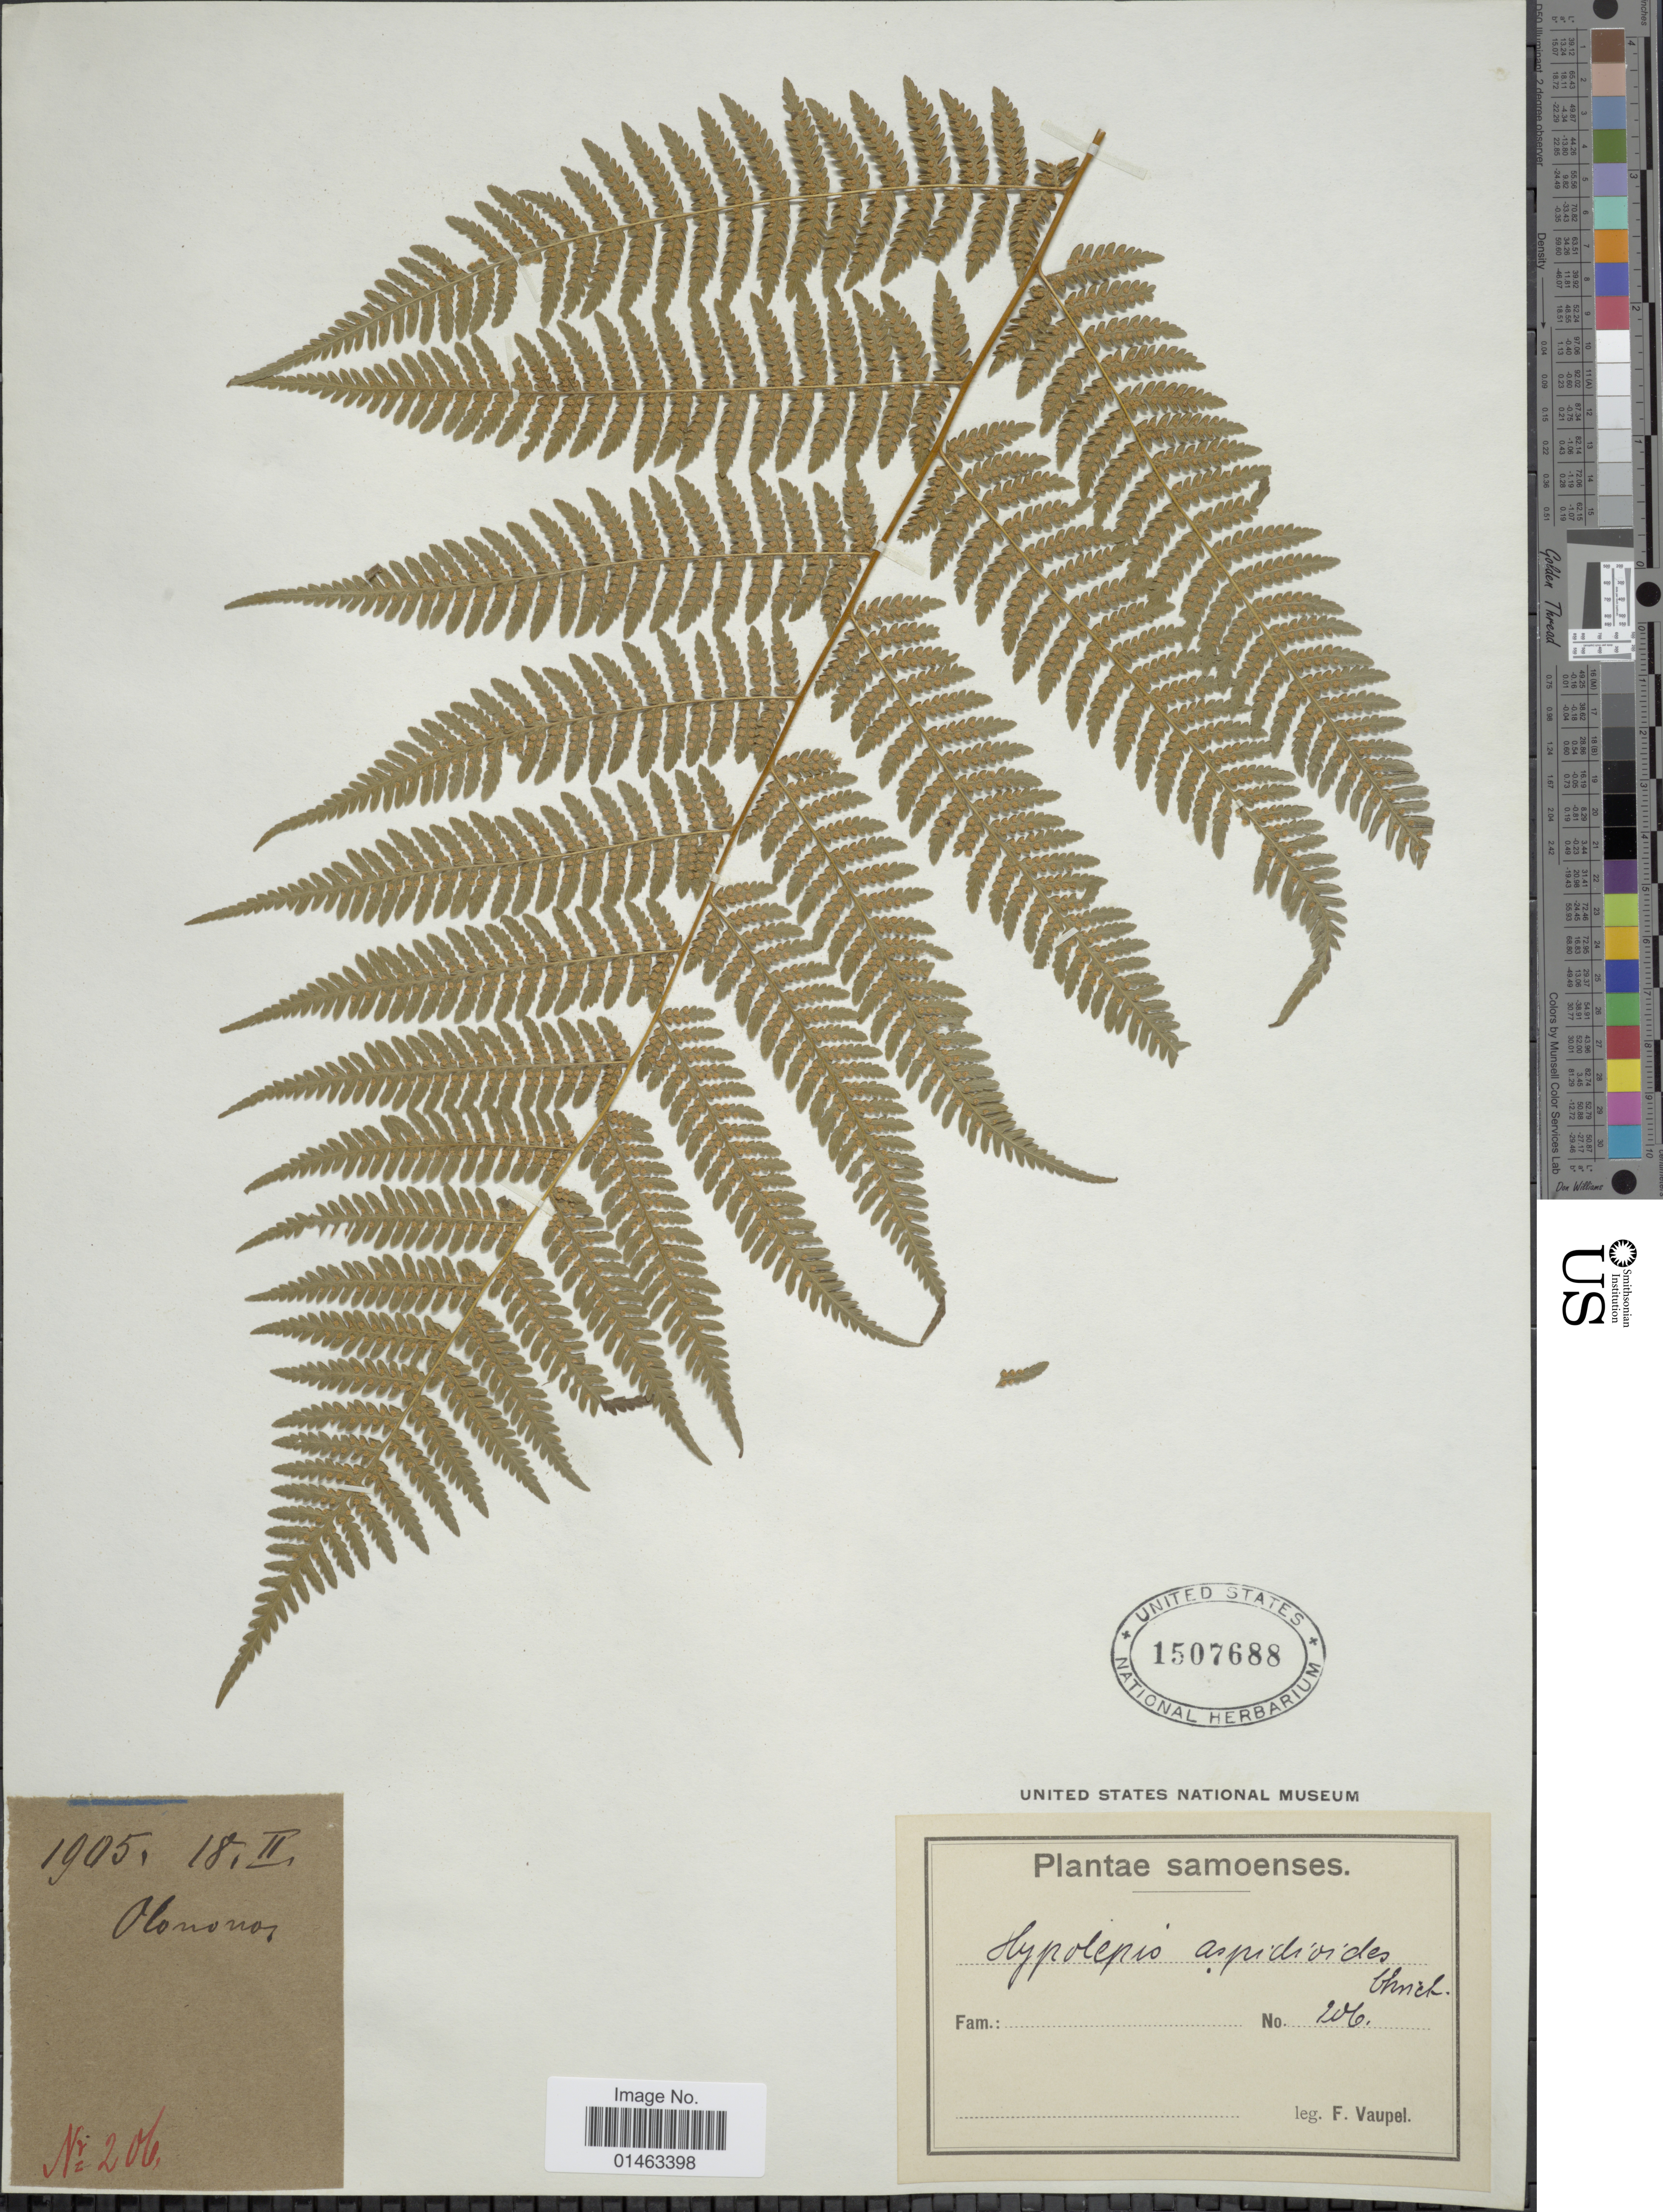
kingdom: Plantae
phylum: Tracheophyta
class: Polypodiopsida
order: Polypodiales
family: Dennstaedtiaceae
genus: Hypolepis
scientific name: Hypolepis aspidioides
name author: Christ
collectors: F. Vaupel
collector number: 206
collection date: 1905-02-18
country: Samoa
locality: Samoa, Olonono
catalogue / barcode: US 1507688